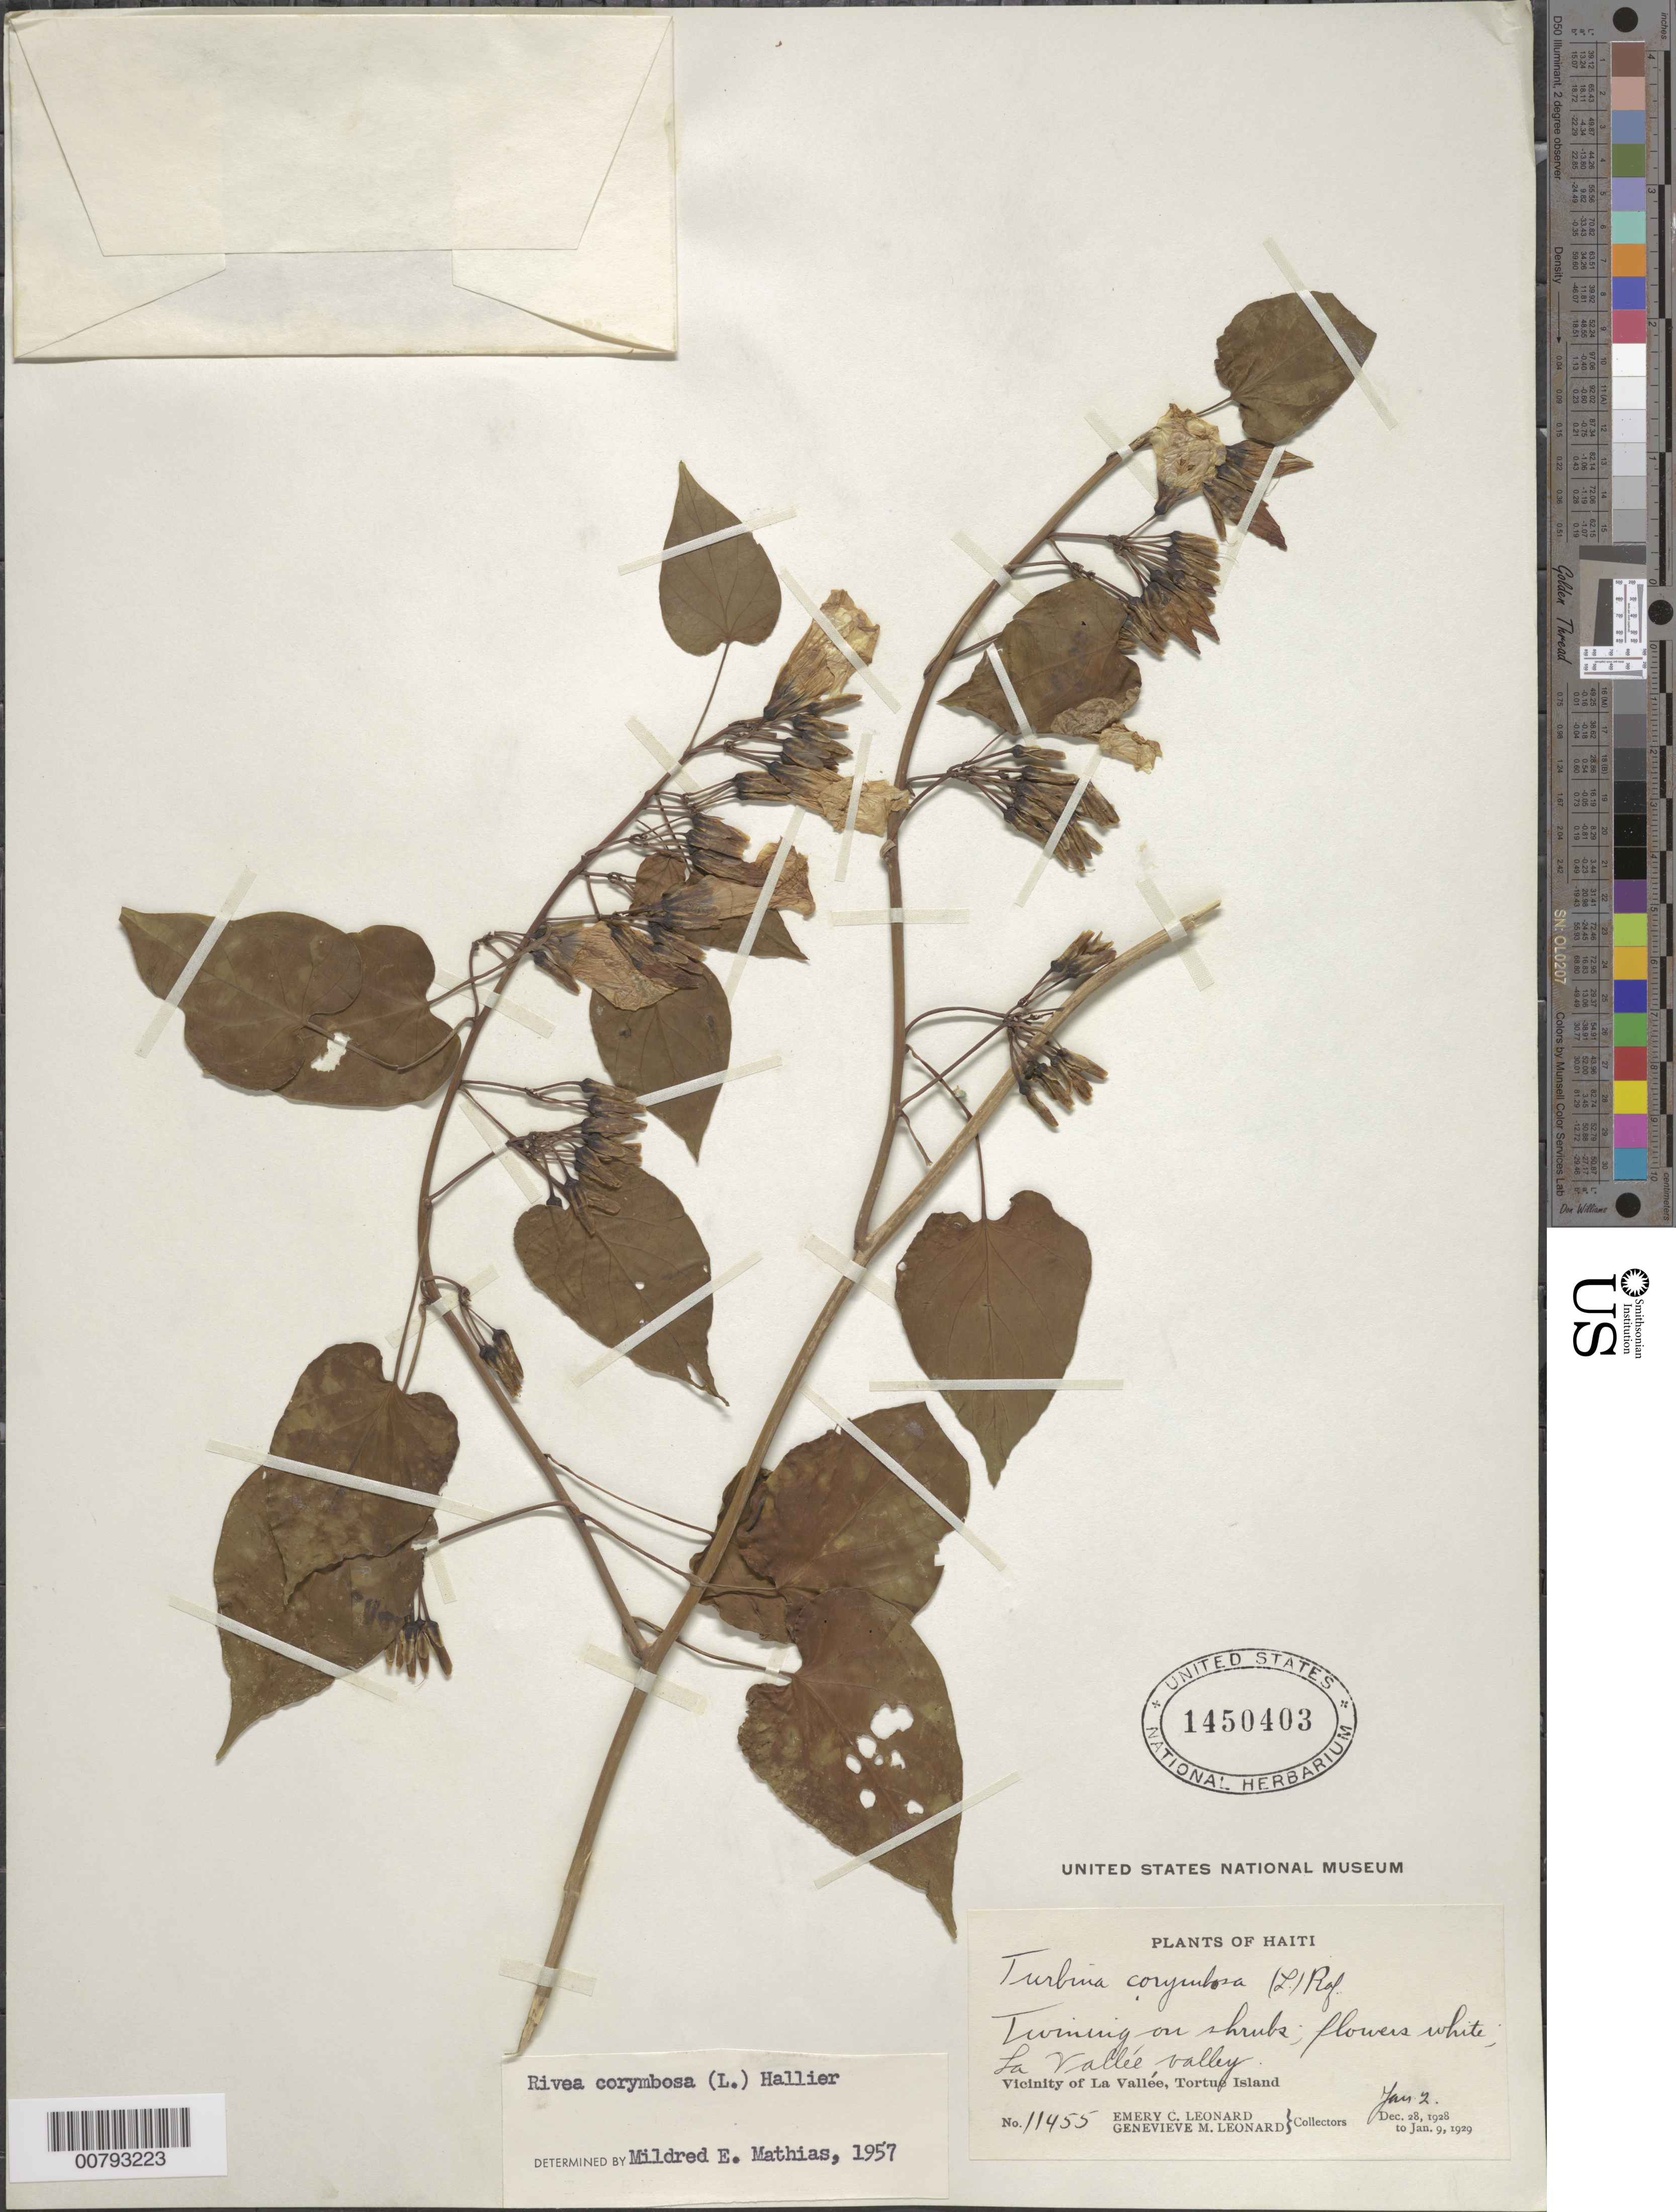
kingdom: Plantae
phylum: Tracheophyta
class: Magnoliopsida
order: Solanales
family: Convolvulaceae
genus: Turbina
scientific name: Turbina corymbosa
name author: (L.) Raf.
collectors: E. C. Leonard & G. M. Leonard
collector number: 11455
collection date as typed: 02 Jan 1929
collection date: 1929-01-02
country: Haiti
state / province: Nord-Óuest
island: Île de la Tortue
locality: Tortue Island, vicinity of La Vallée, La Vallée valley.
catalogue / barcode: US 1450403